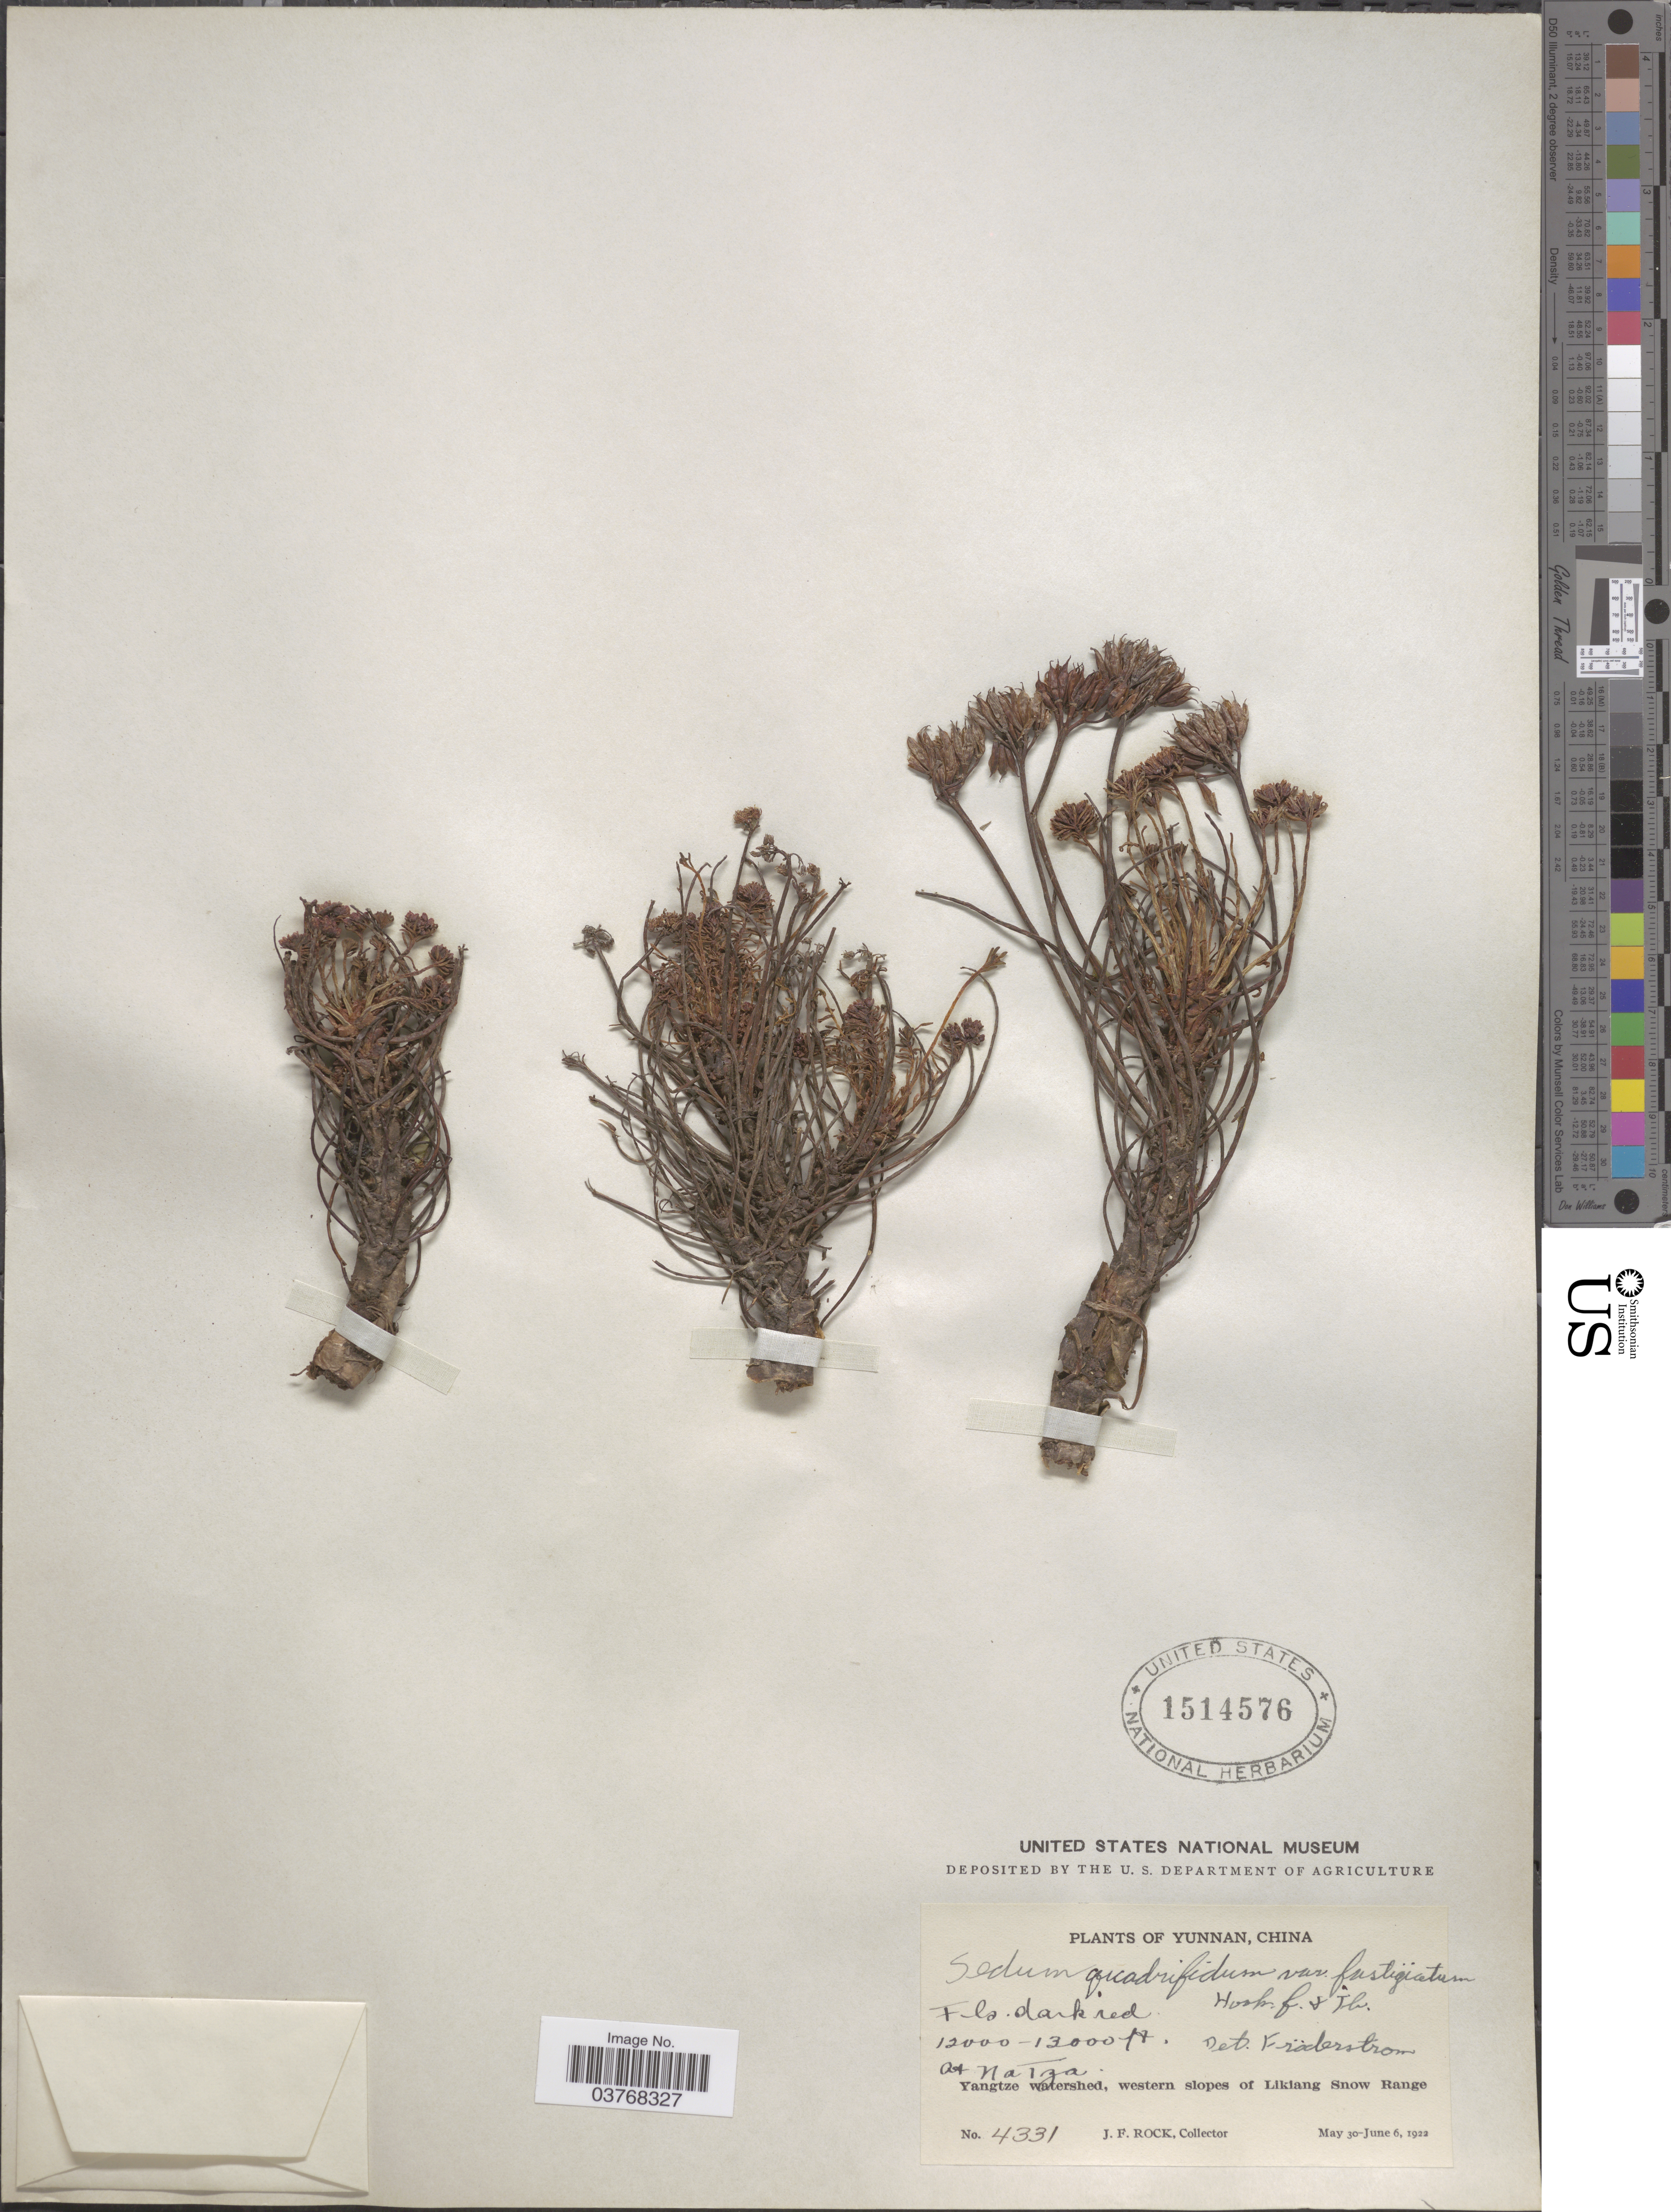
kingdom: Plantae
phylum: Tracheophyta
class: Magnoliopsida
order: Saxifragales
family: Crassulaceae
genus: Rhodiola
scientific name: Rhodiola fastigiata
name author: (Hook. f. & Thomson) S.H. Fu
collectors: J. Rock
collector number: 4331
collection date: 1922-05-30/1922-06-06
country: China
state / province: Yunnan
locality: At Natza. Yangtze watershed, western slopes of Likiang Snow Range.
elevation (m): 3658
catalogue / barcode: US 1514576